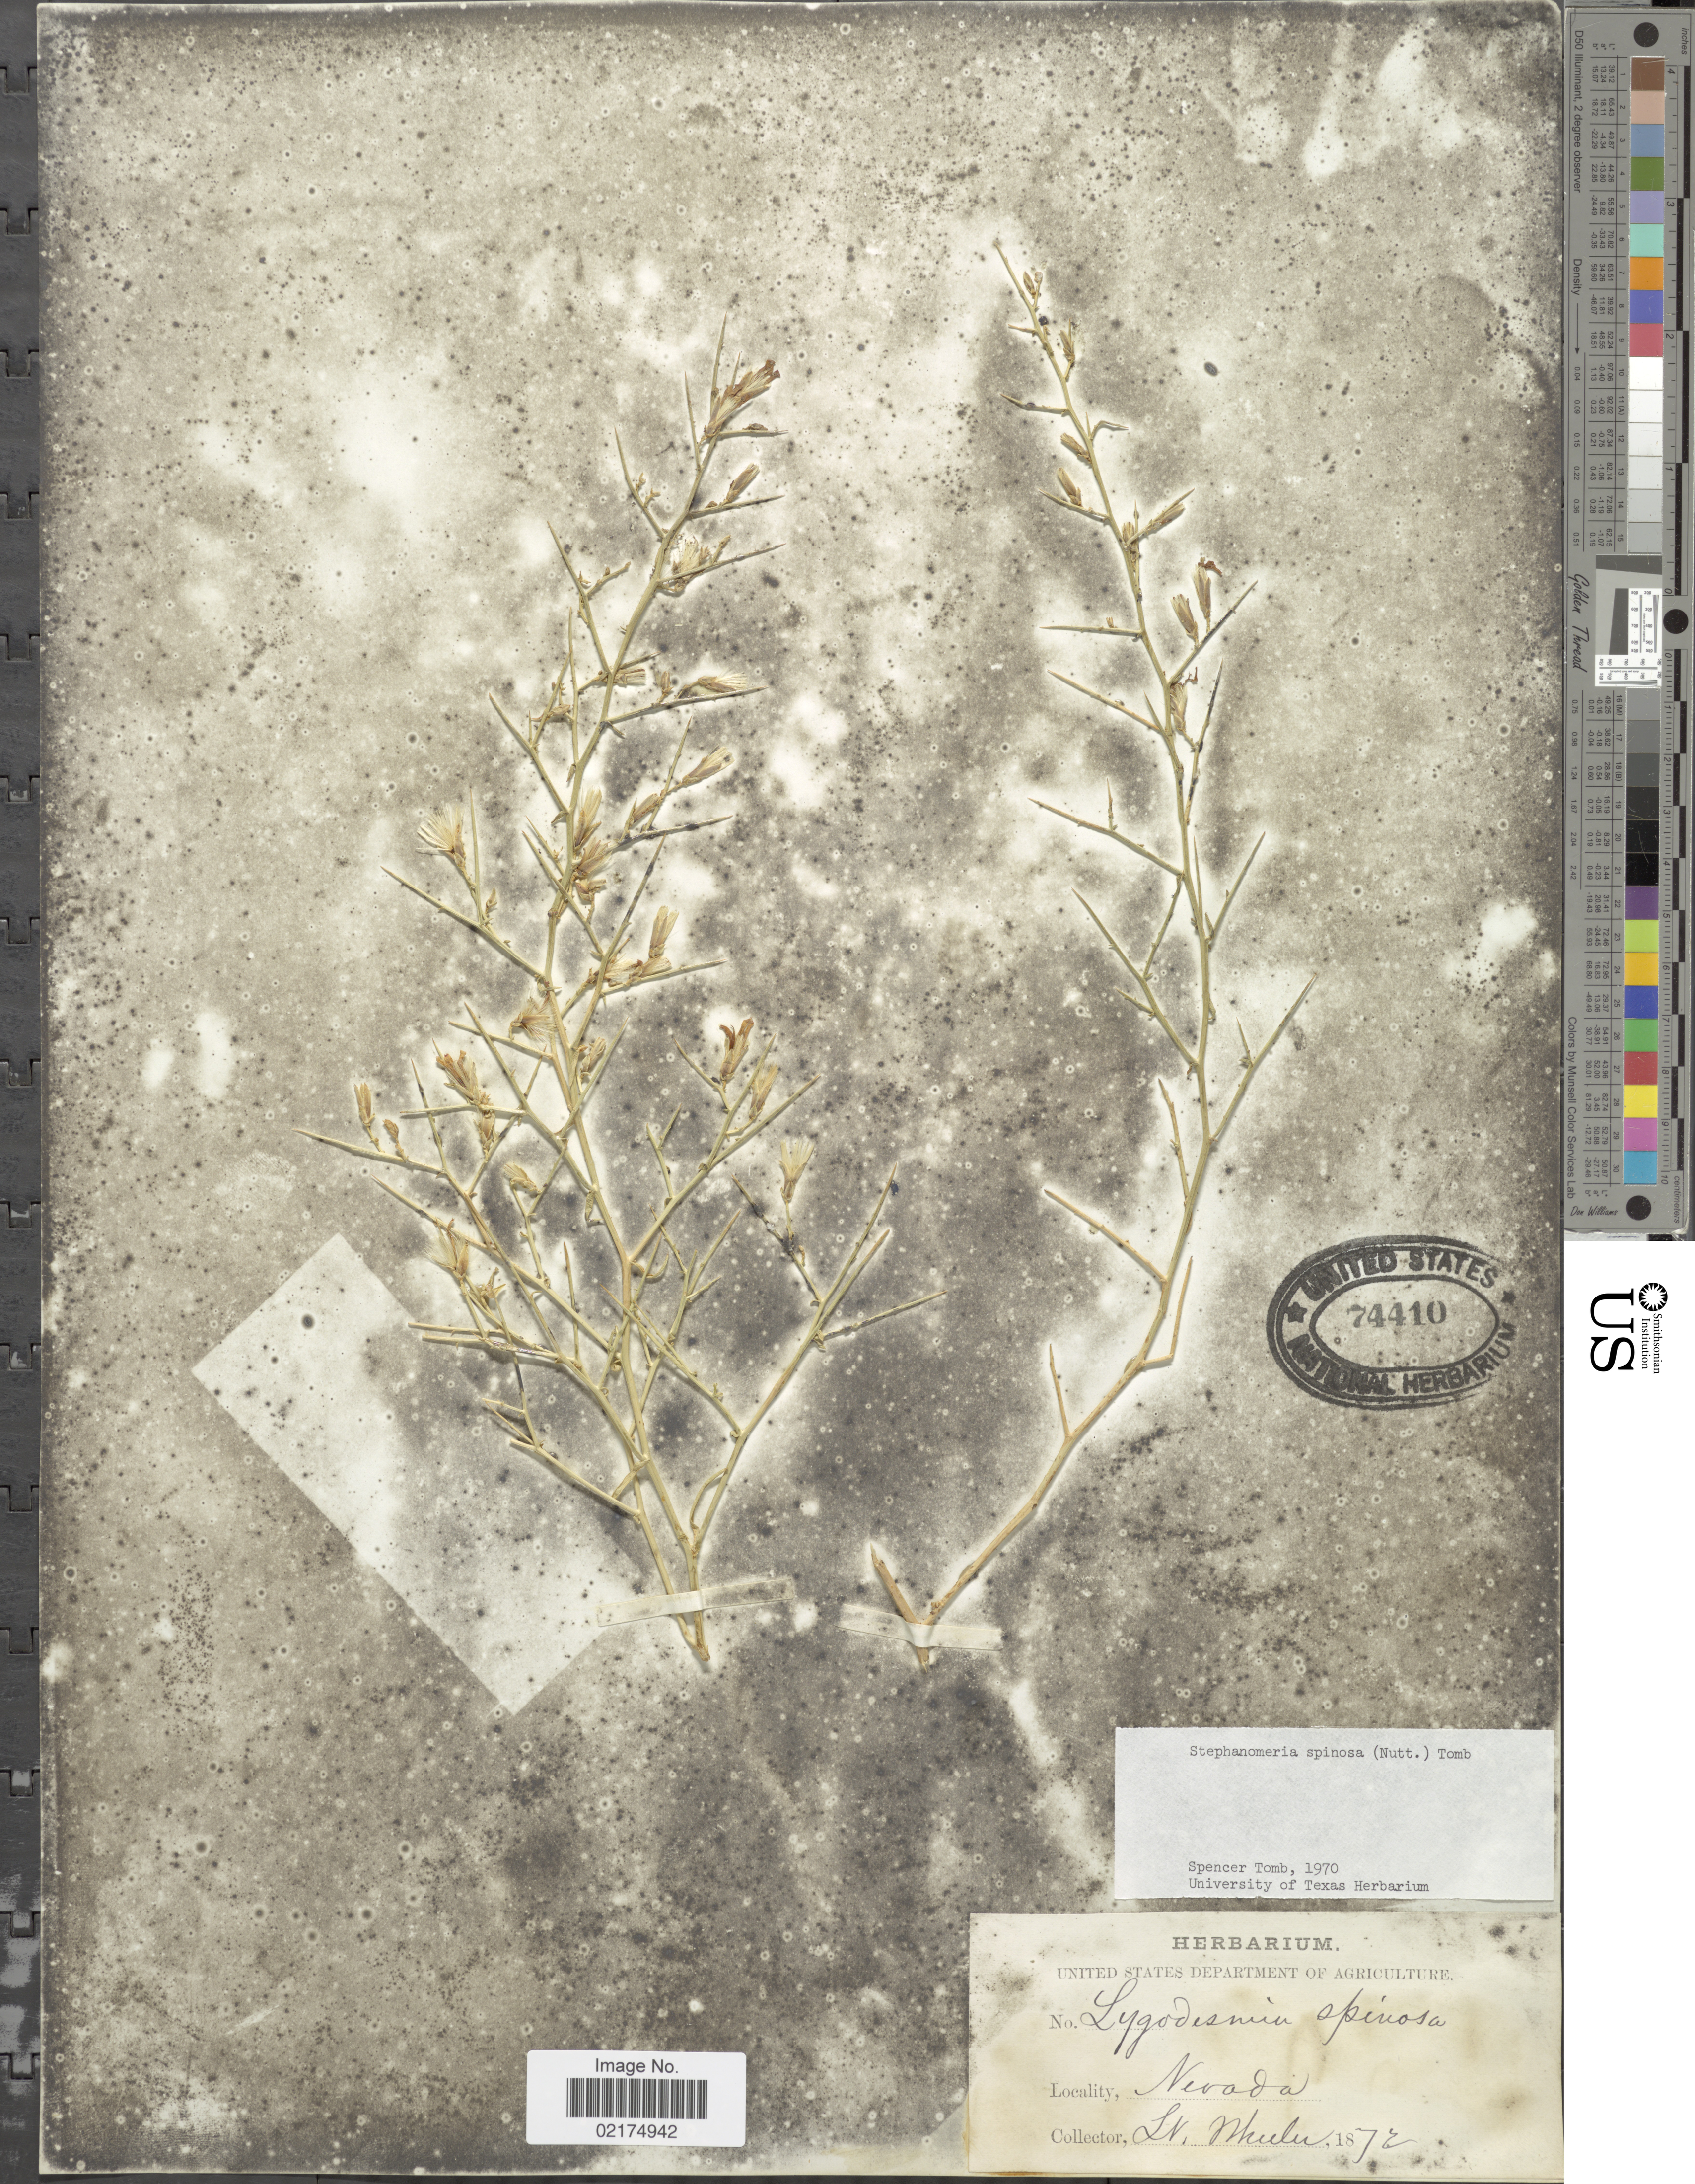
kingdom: Plantae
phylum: Tracheophyta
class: Magnoliopsida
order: Asterales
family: Asteraceae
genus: Pleiacanthus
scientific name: Pleiacanthus spinosus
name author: (Nutt.) Rydb.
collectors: L. Wheeler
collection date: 1872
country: United States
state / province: Nevada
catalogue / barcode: US 74410